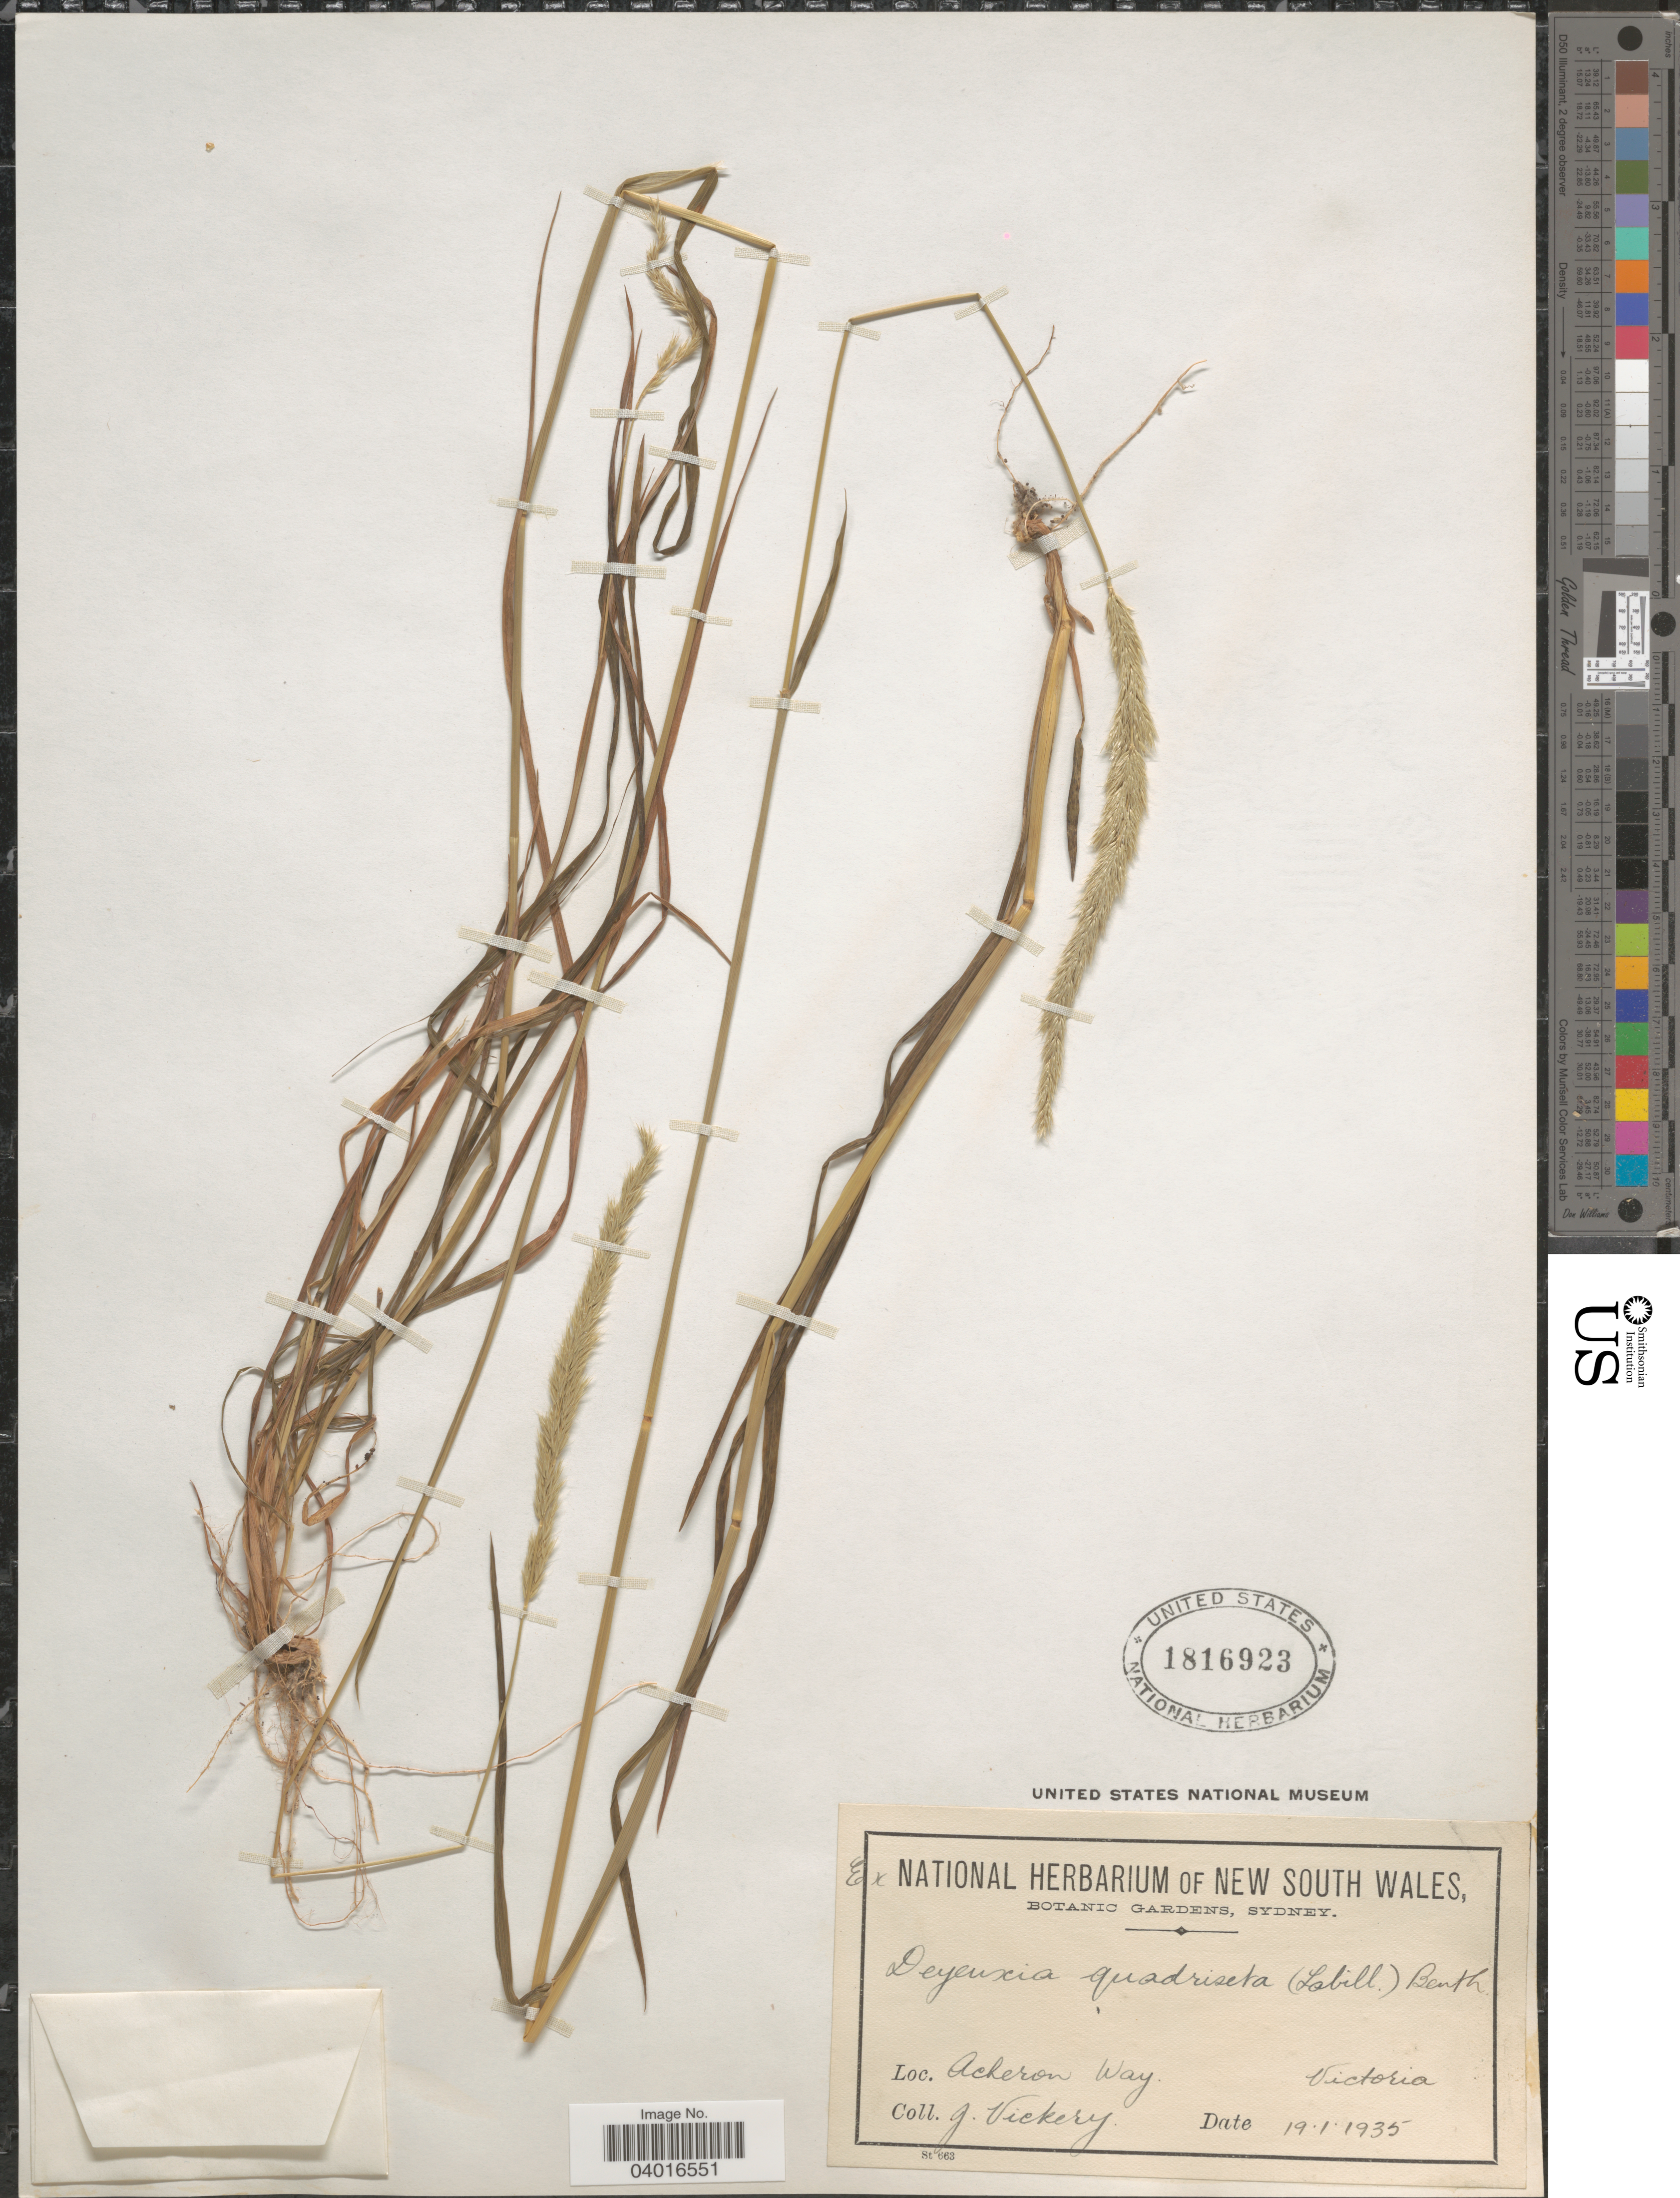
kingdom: Plantae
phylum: Tracheophyta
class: Liliopsida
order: Poales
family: Poaceae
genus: Dichelachne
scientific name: Dichelachne quadriseta ined.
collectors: J. Vickery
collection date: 1935-01-19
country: Australia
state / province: New South Wales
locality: Acheron Way. Victoria.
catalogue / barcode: US 1816923